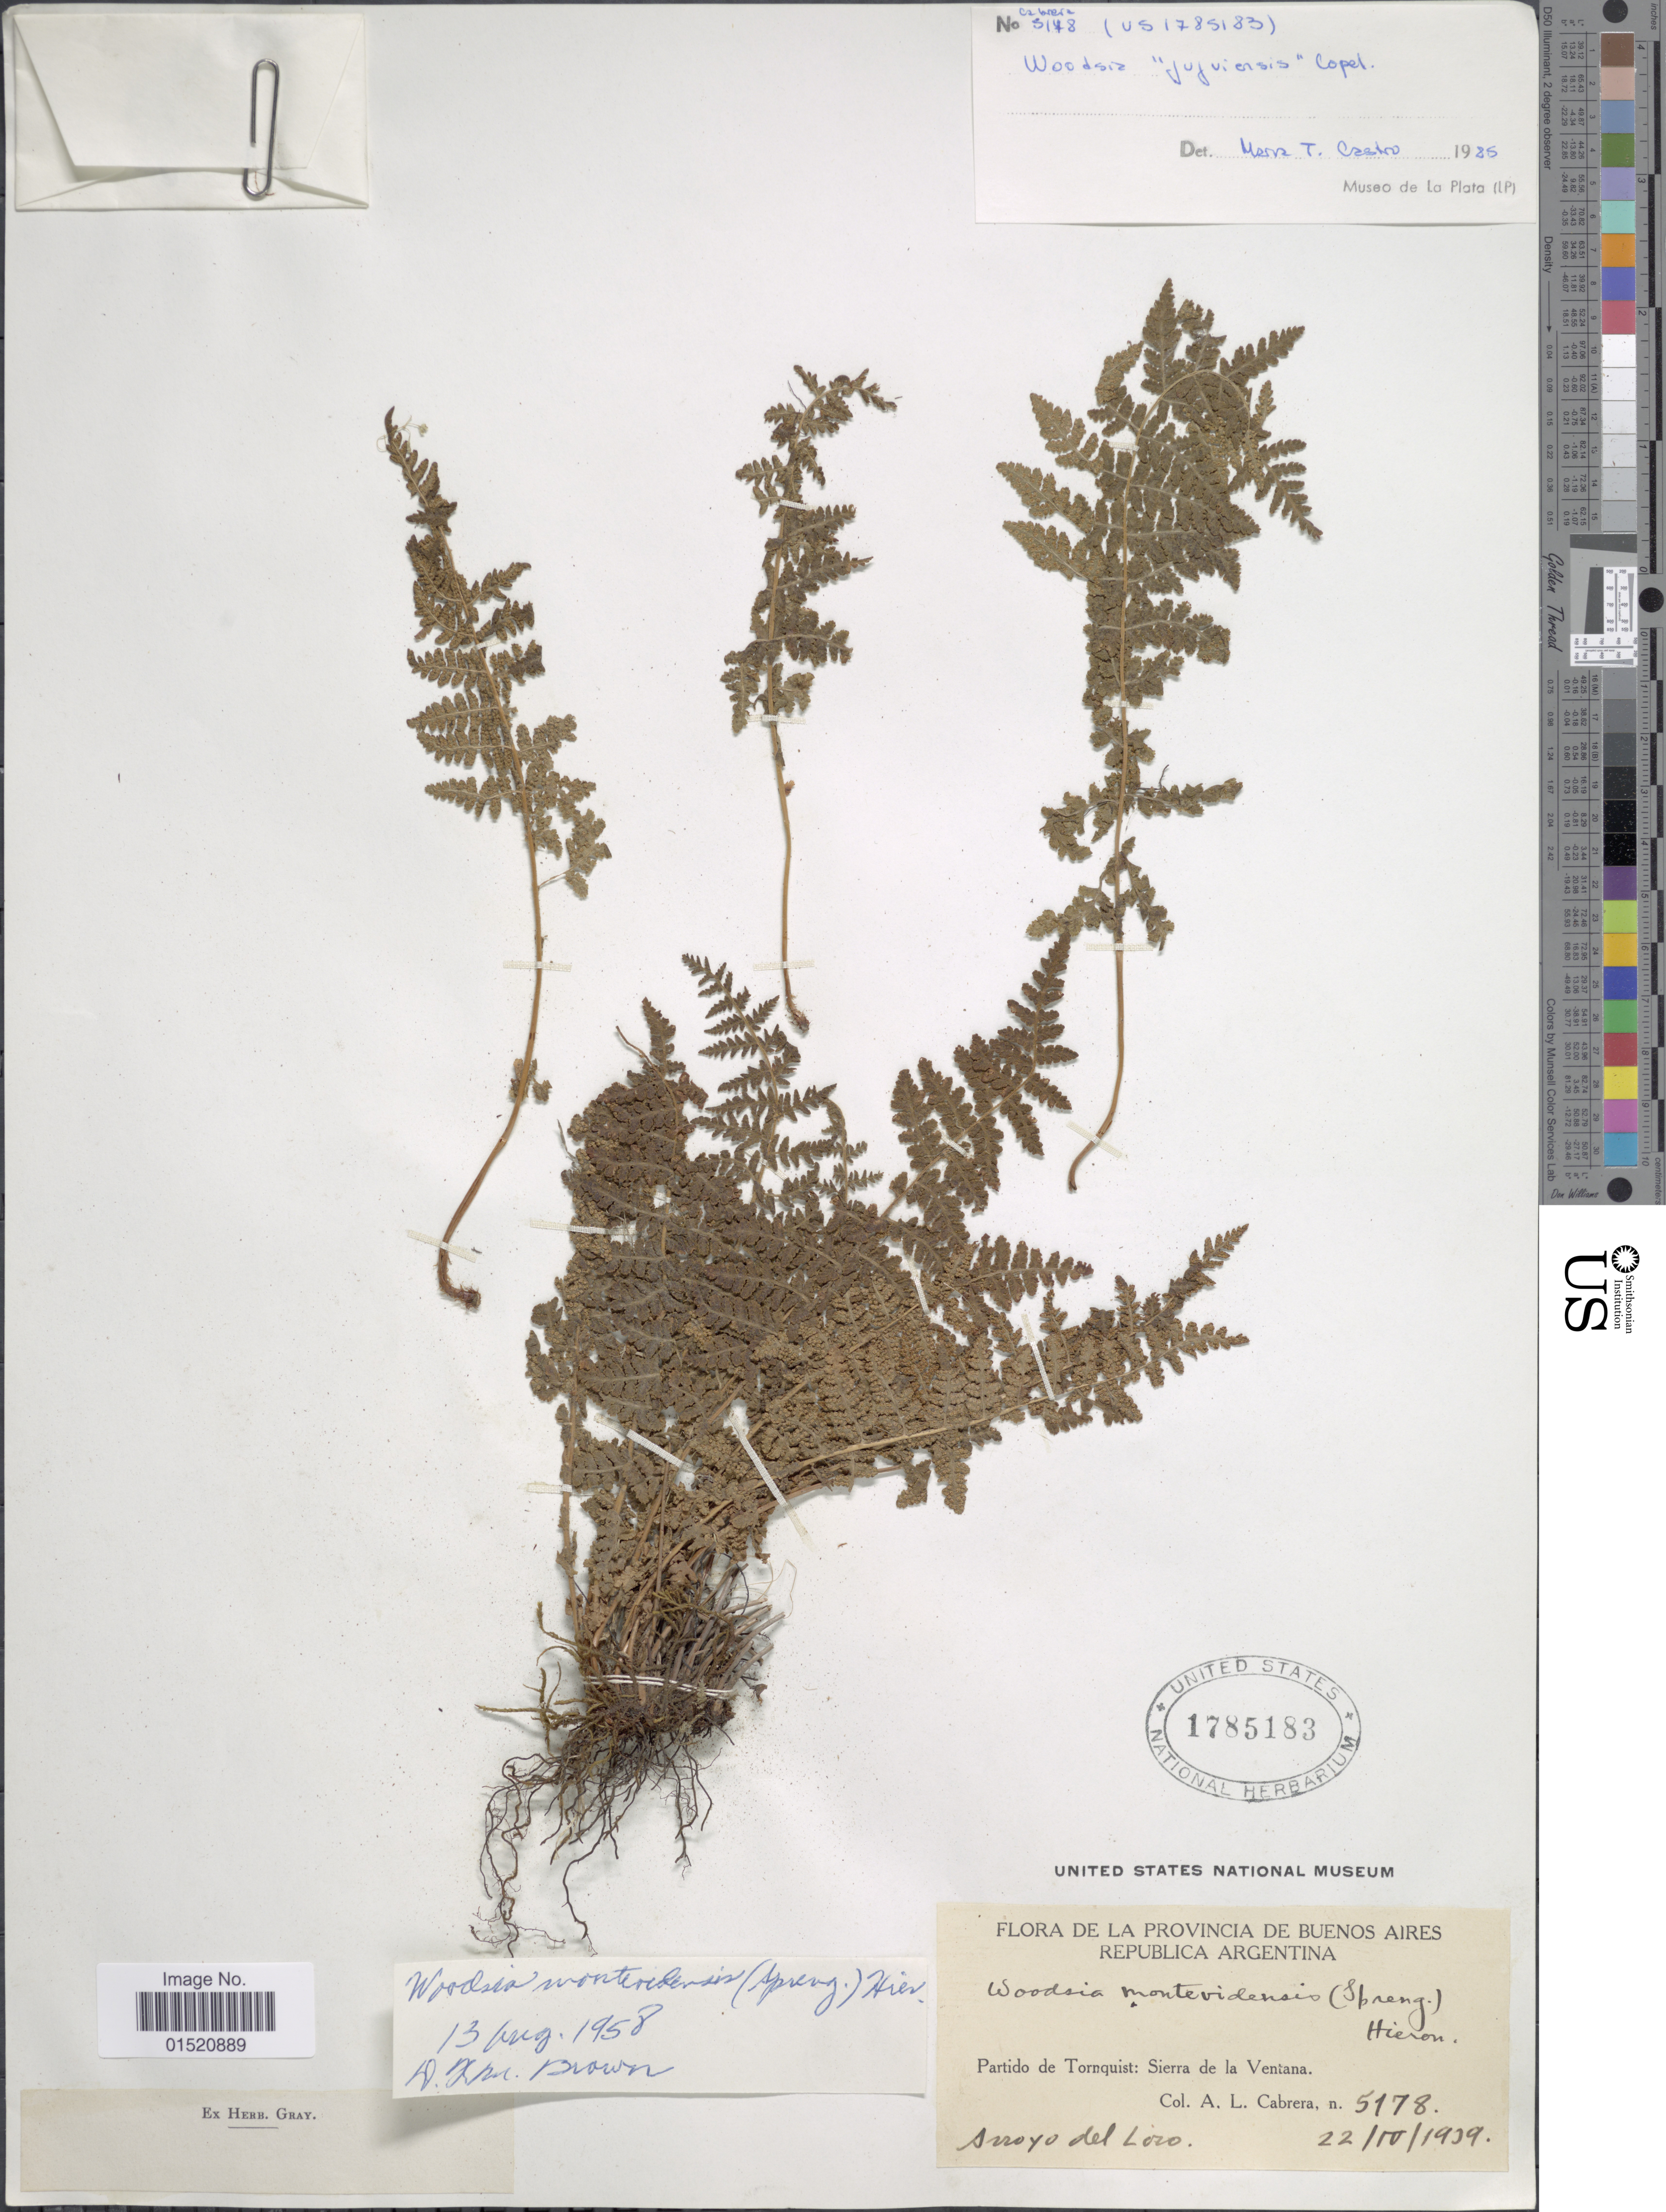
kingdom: Plantae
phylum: Tracheophyta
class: Polypodiopsida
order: Polypodiales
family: Woodsiaceae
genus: Woodsia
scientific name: Woodsia montevidensis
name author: (Spreng.) Hieron.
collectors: A. L. Cabrera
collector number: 5178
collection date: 1939-10-22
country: Argentina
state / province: Buenos Aires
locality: Republica Argentina, Partido de Tornquist: Sierra de la Ventana, Arroyo del Loro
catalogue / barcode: US 1785183